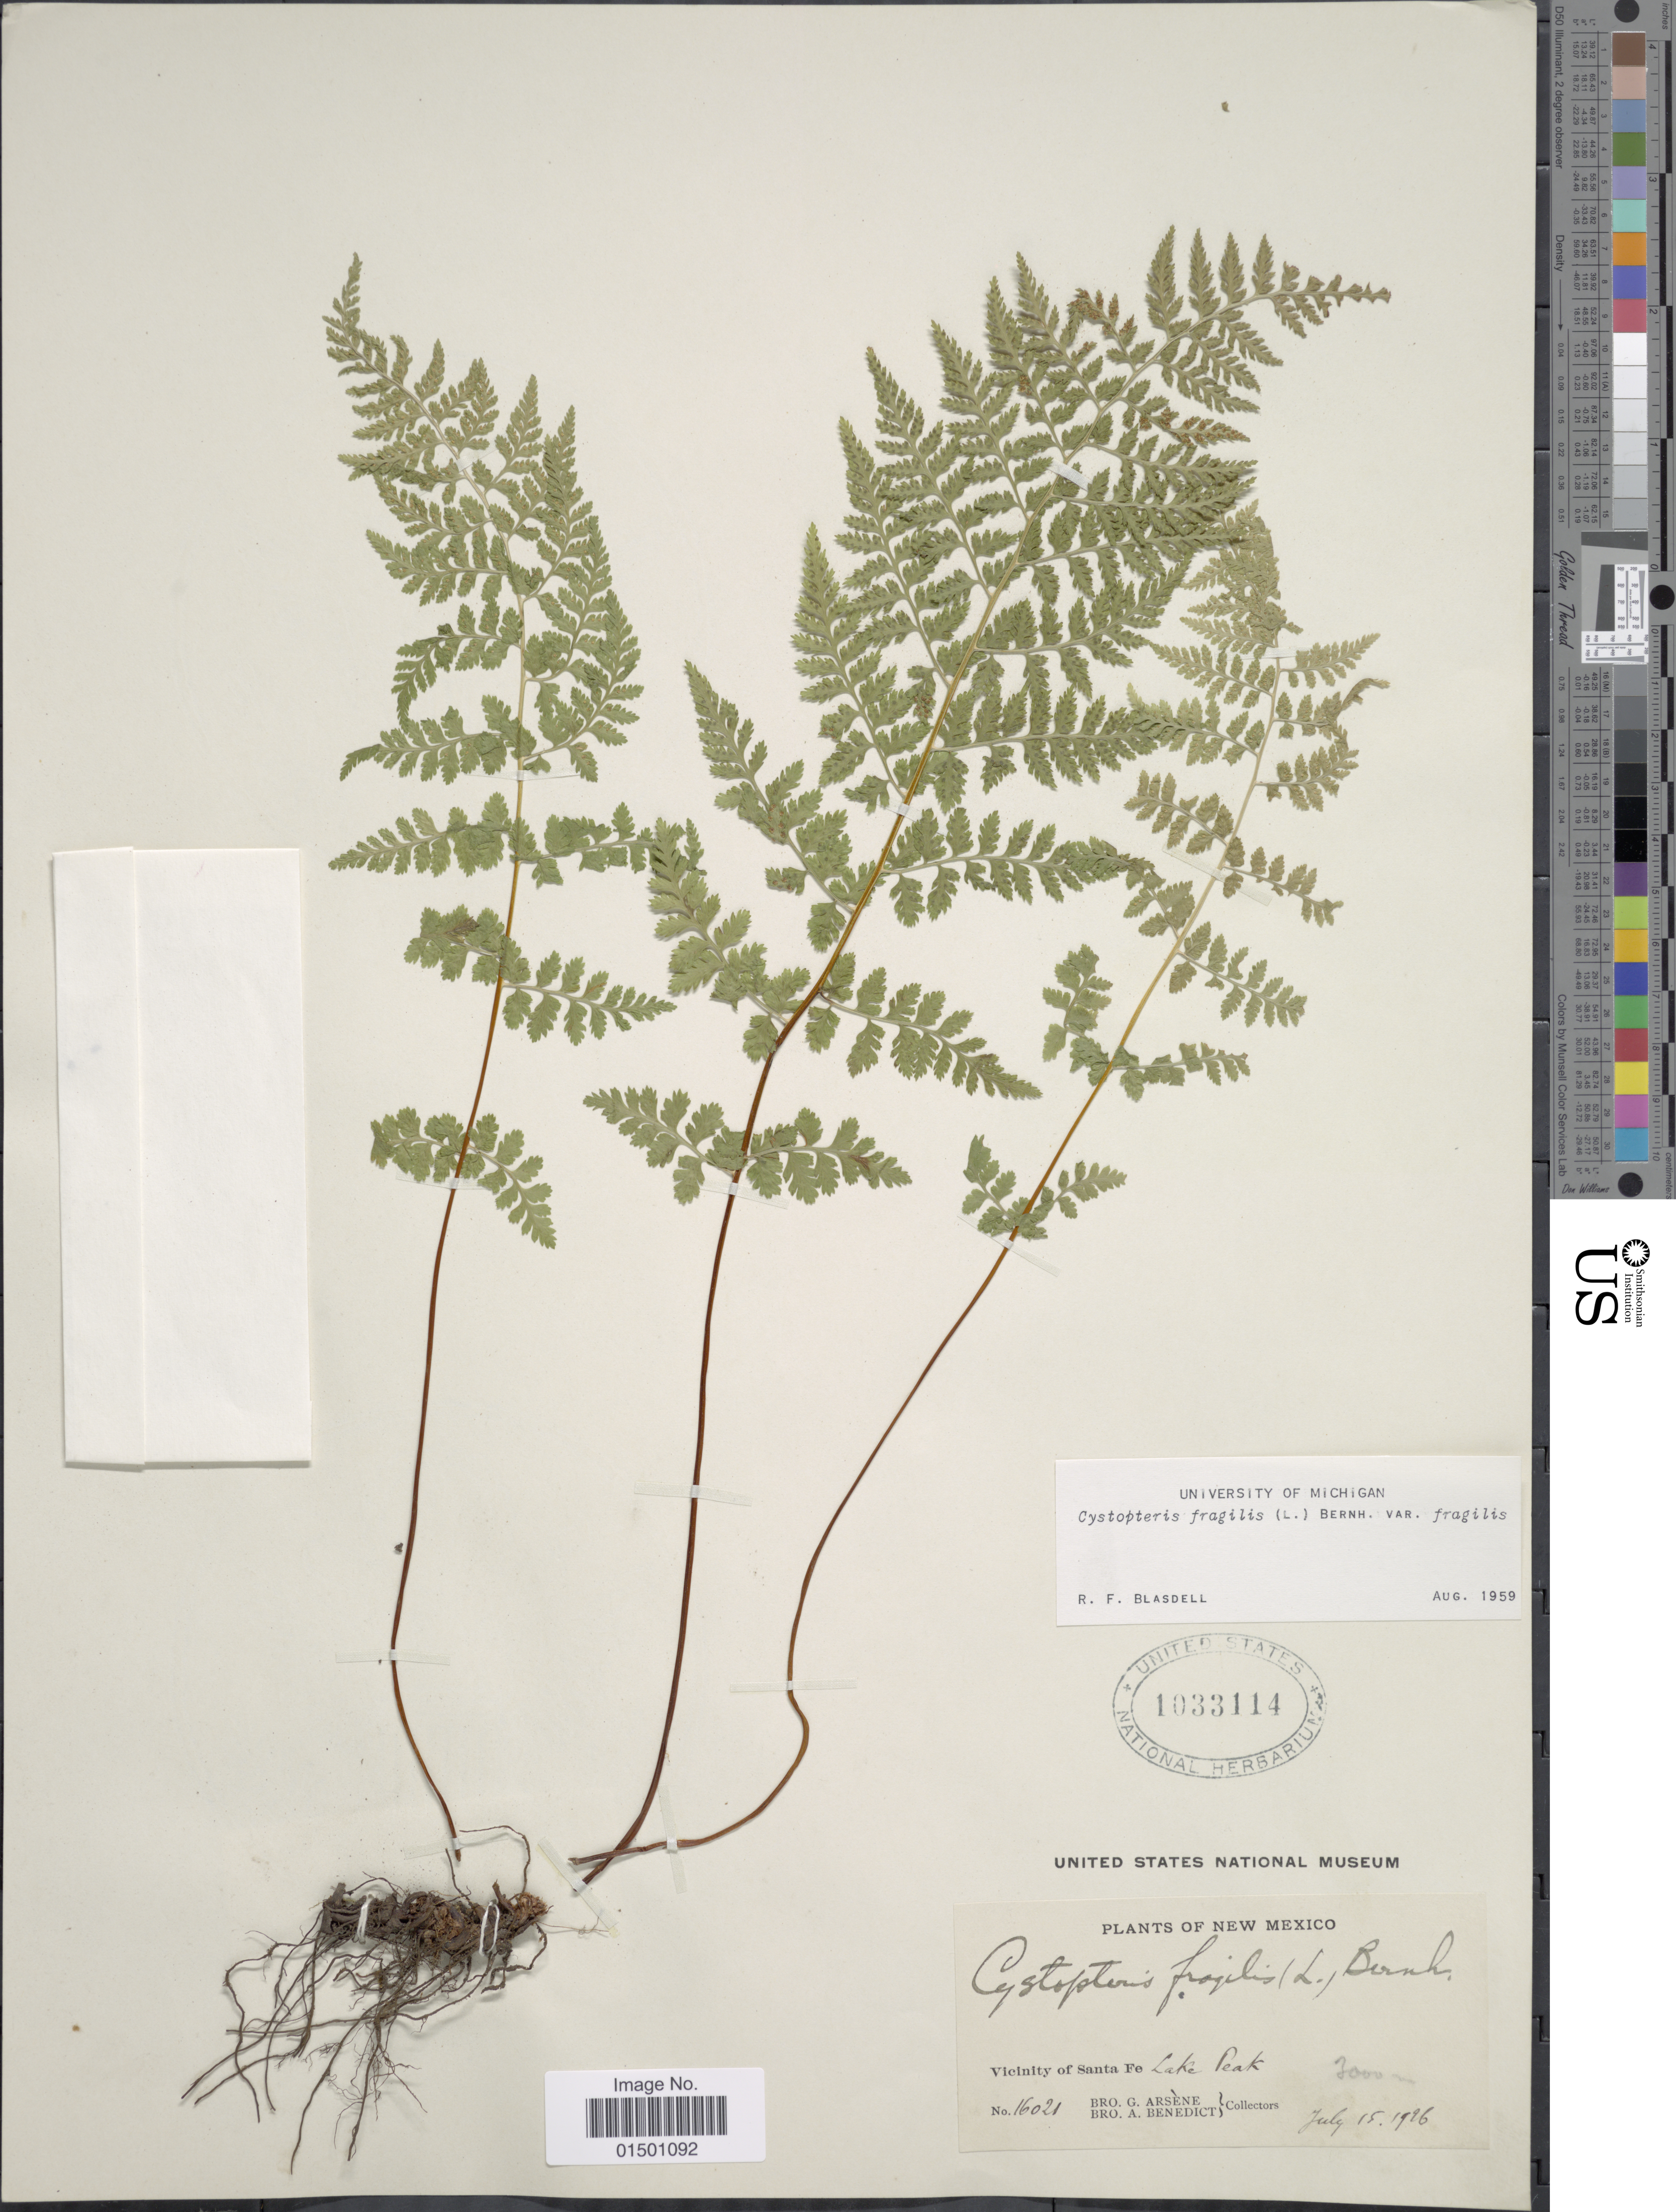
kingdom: Plantae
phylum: Tracheophyta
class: Polypodiopsida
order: Polypodiales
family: Cystopteridaceae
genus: Cystopteris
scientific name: Cystopteris diaphana x C. fragilis (L.) Bernh.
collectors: Bro. G. Arsène & Bro. Benedict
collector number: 16021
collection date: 1926-07-15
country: United States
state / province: New Mexico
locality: Vicinity of Sante Fe, Lake Peak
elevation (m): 3000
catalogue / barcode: US 1033114